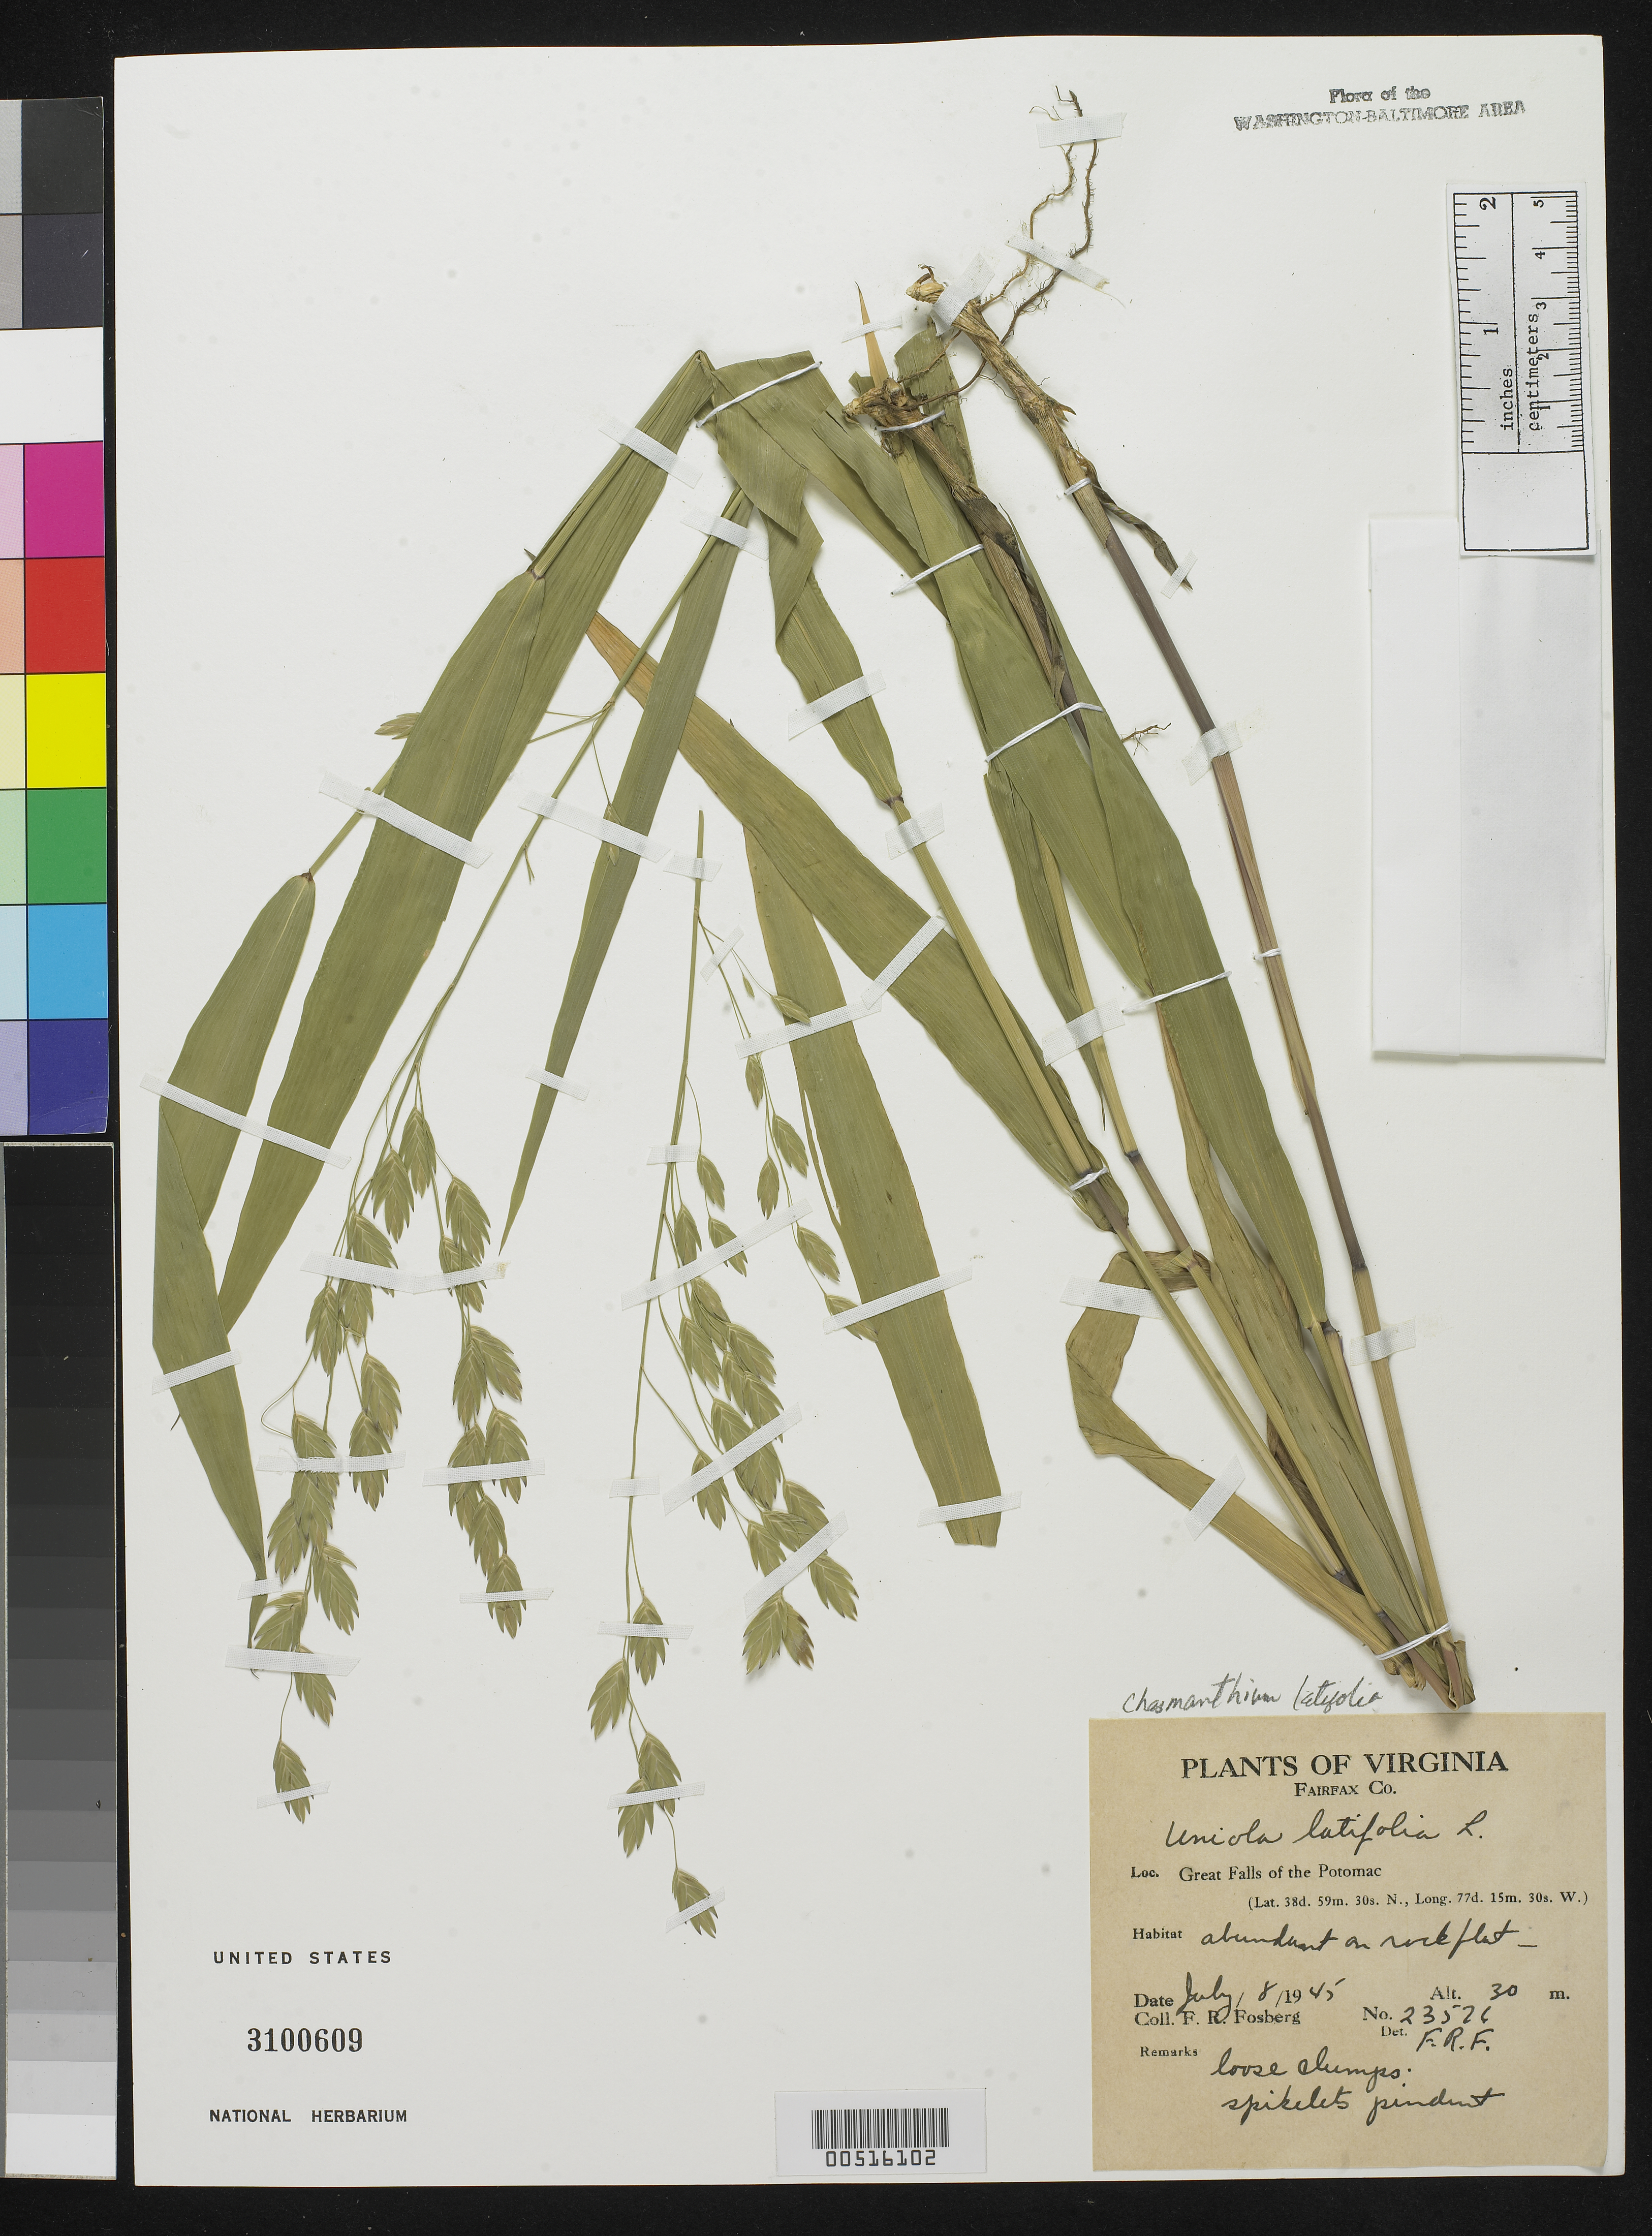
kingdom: Plantae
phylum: Tracheophyta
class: Liliopsida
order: Poales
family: Poaceae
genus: Chasmanthium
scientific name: Chasmanthium latifolium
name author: (Michx.) H.O. Yates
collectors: F. R. Fosberg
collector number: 23576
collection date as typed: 08 Jul 1945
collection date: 1945-07-08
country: United States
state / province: Virginia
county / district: Fairfax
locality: Great Falls of the Potomac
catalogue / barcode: US 3100609